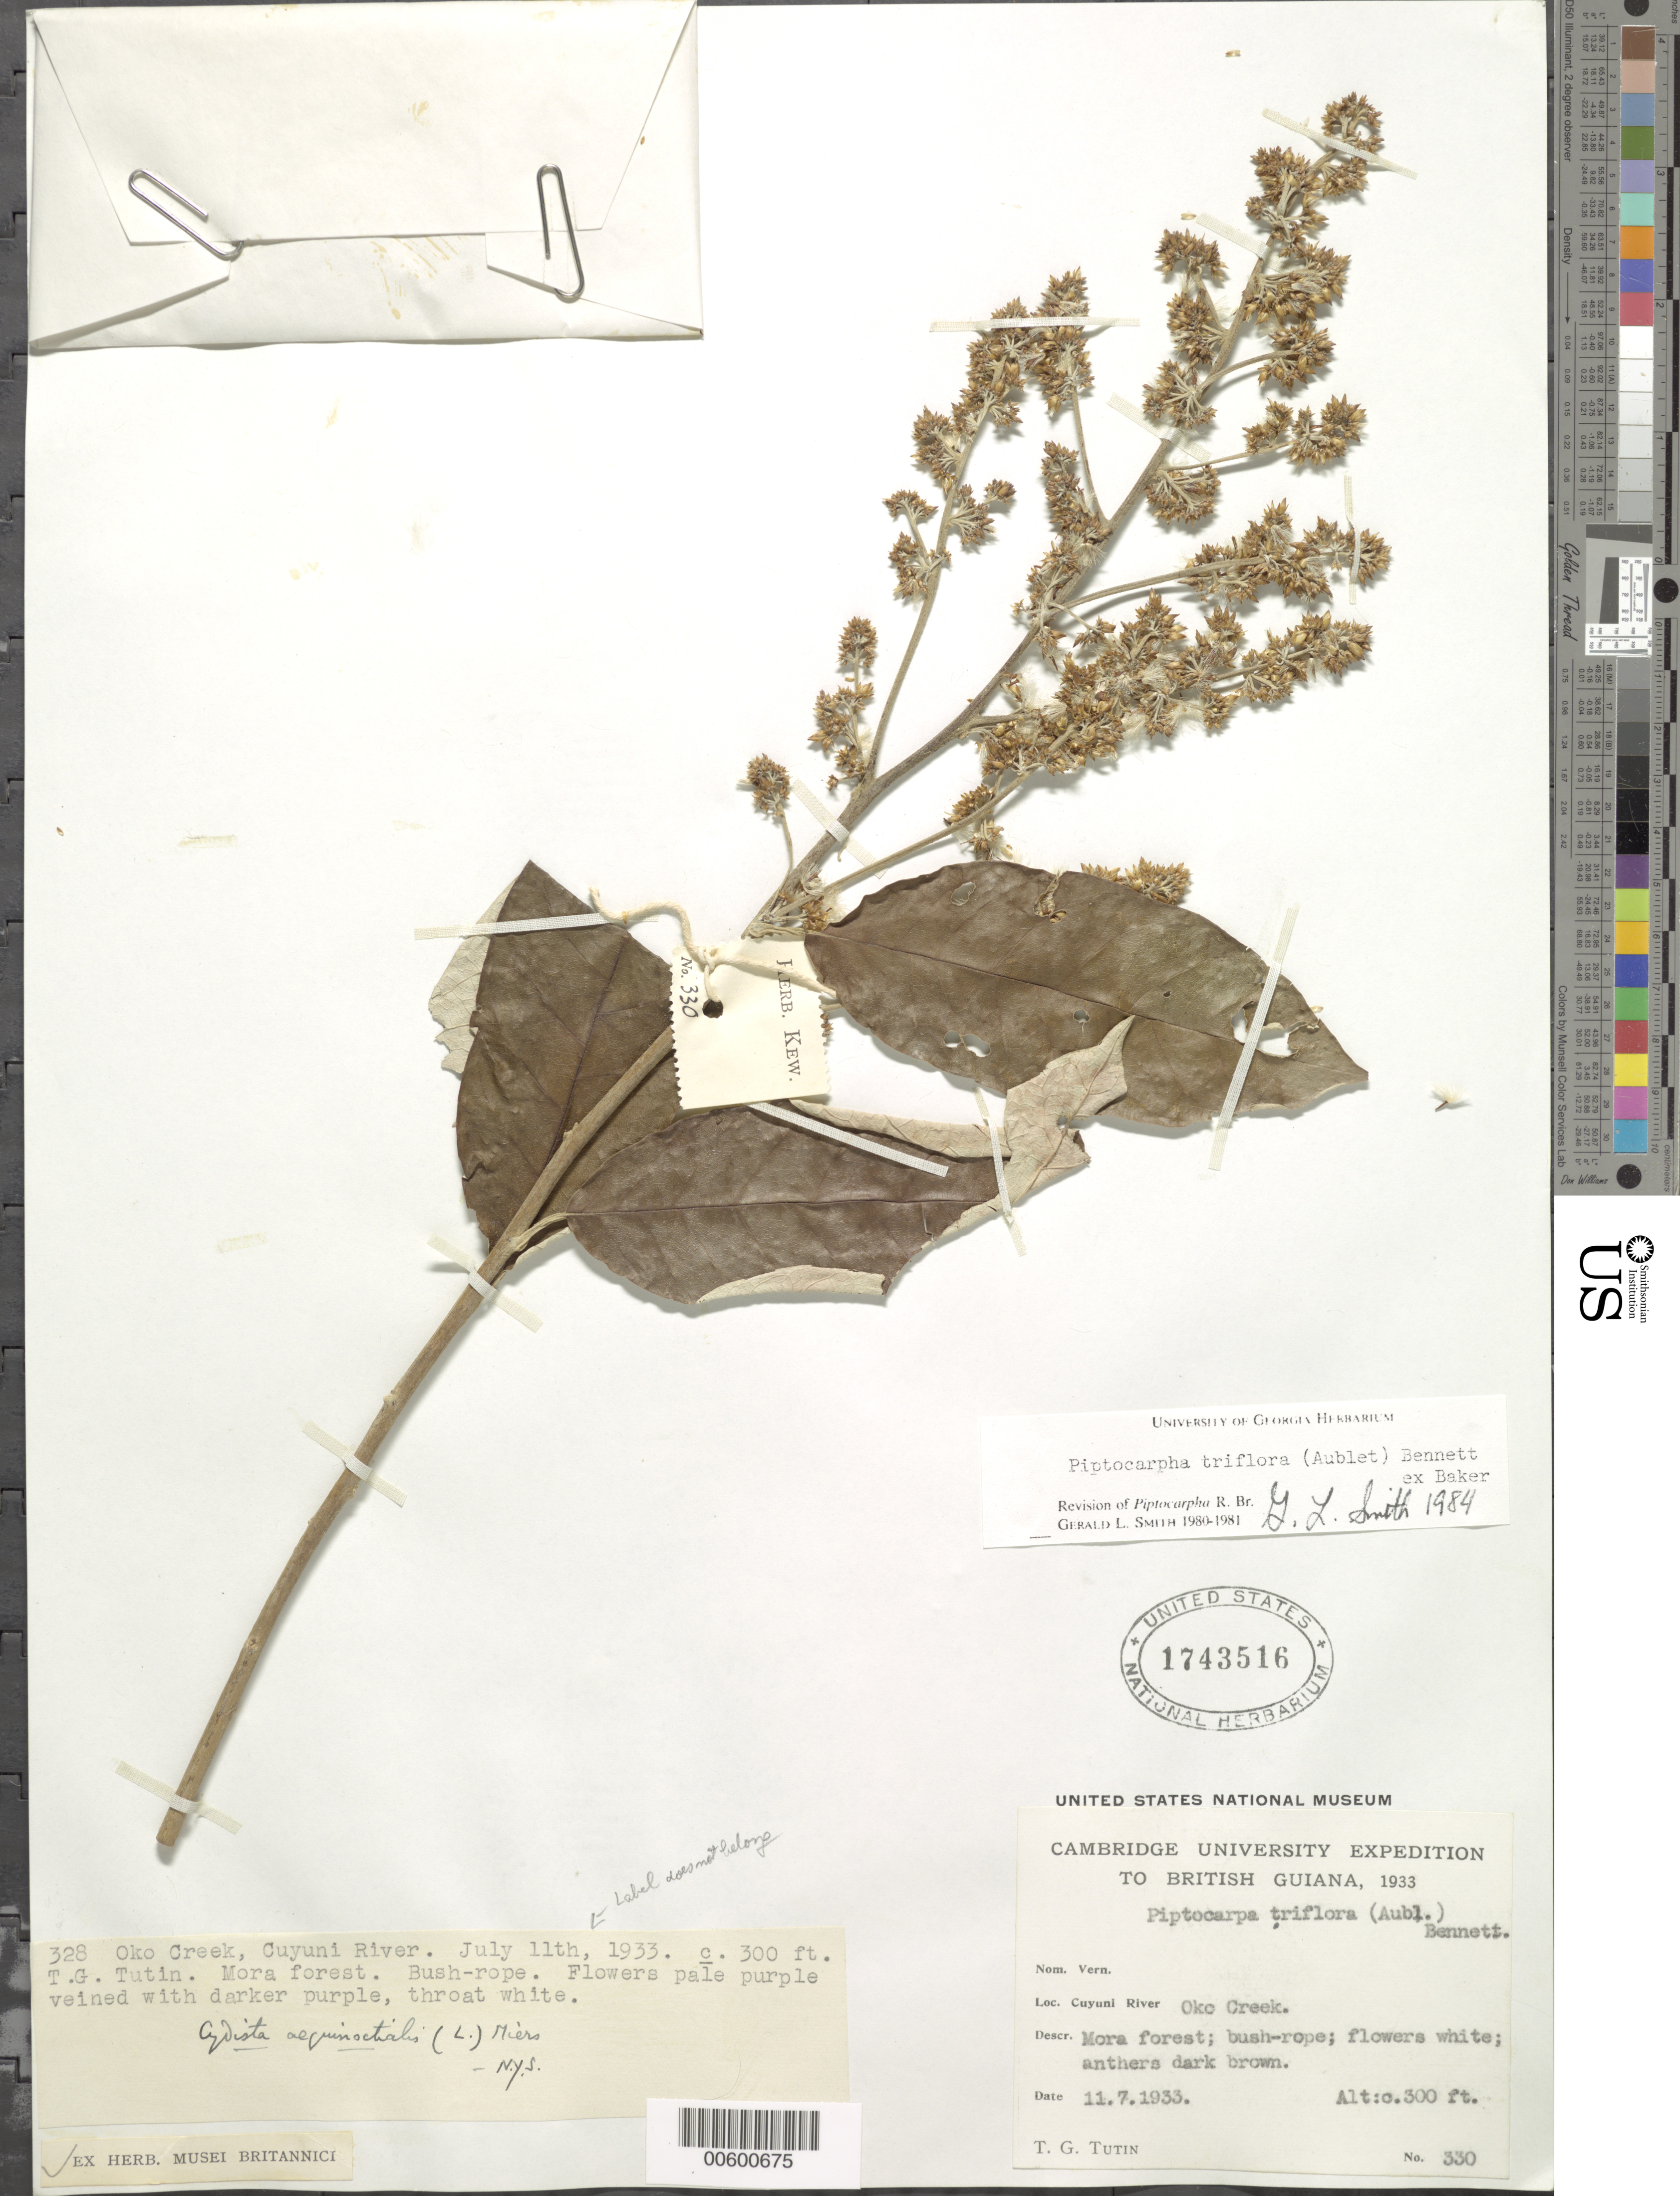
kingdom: Plantae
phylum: Tracheophyta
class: Magnoliopsida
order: Asterales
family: Asteraceae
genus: Piptocarpha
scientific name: Piptocarpha triflora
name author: (Aubl.) Benn. ex Baker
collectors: T. G. Tutin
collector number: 330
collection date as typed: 11-Jul-33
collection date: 1933-07-11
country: Guyana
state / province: Cuyuni-Mazaruni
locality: Oko Creek, Cuyuni R.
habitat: Mora forest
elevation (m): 91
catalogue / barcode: US 1743516